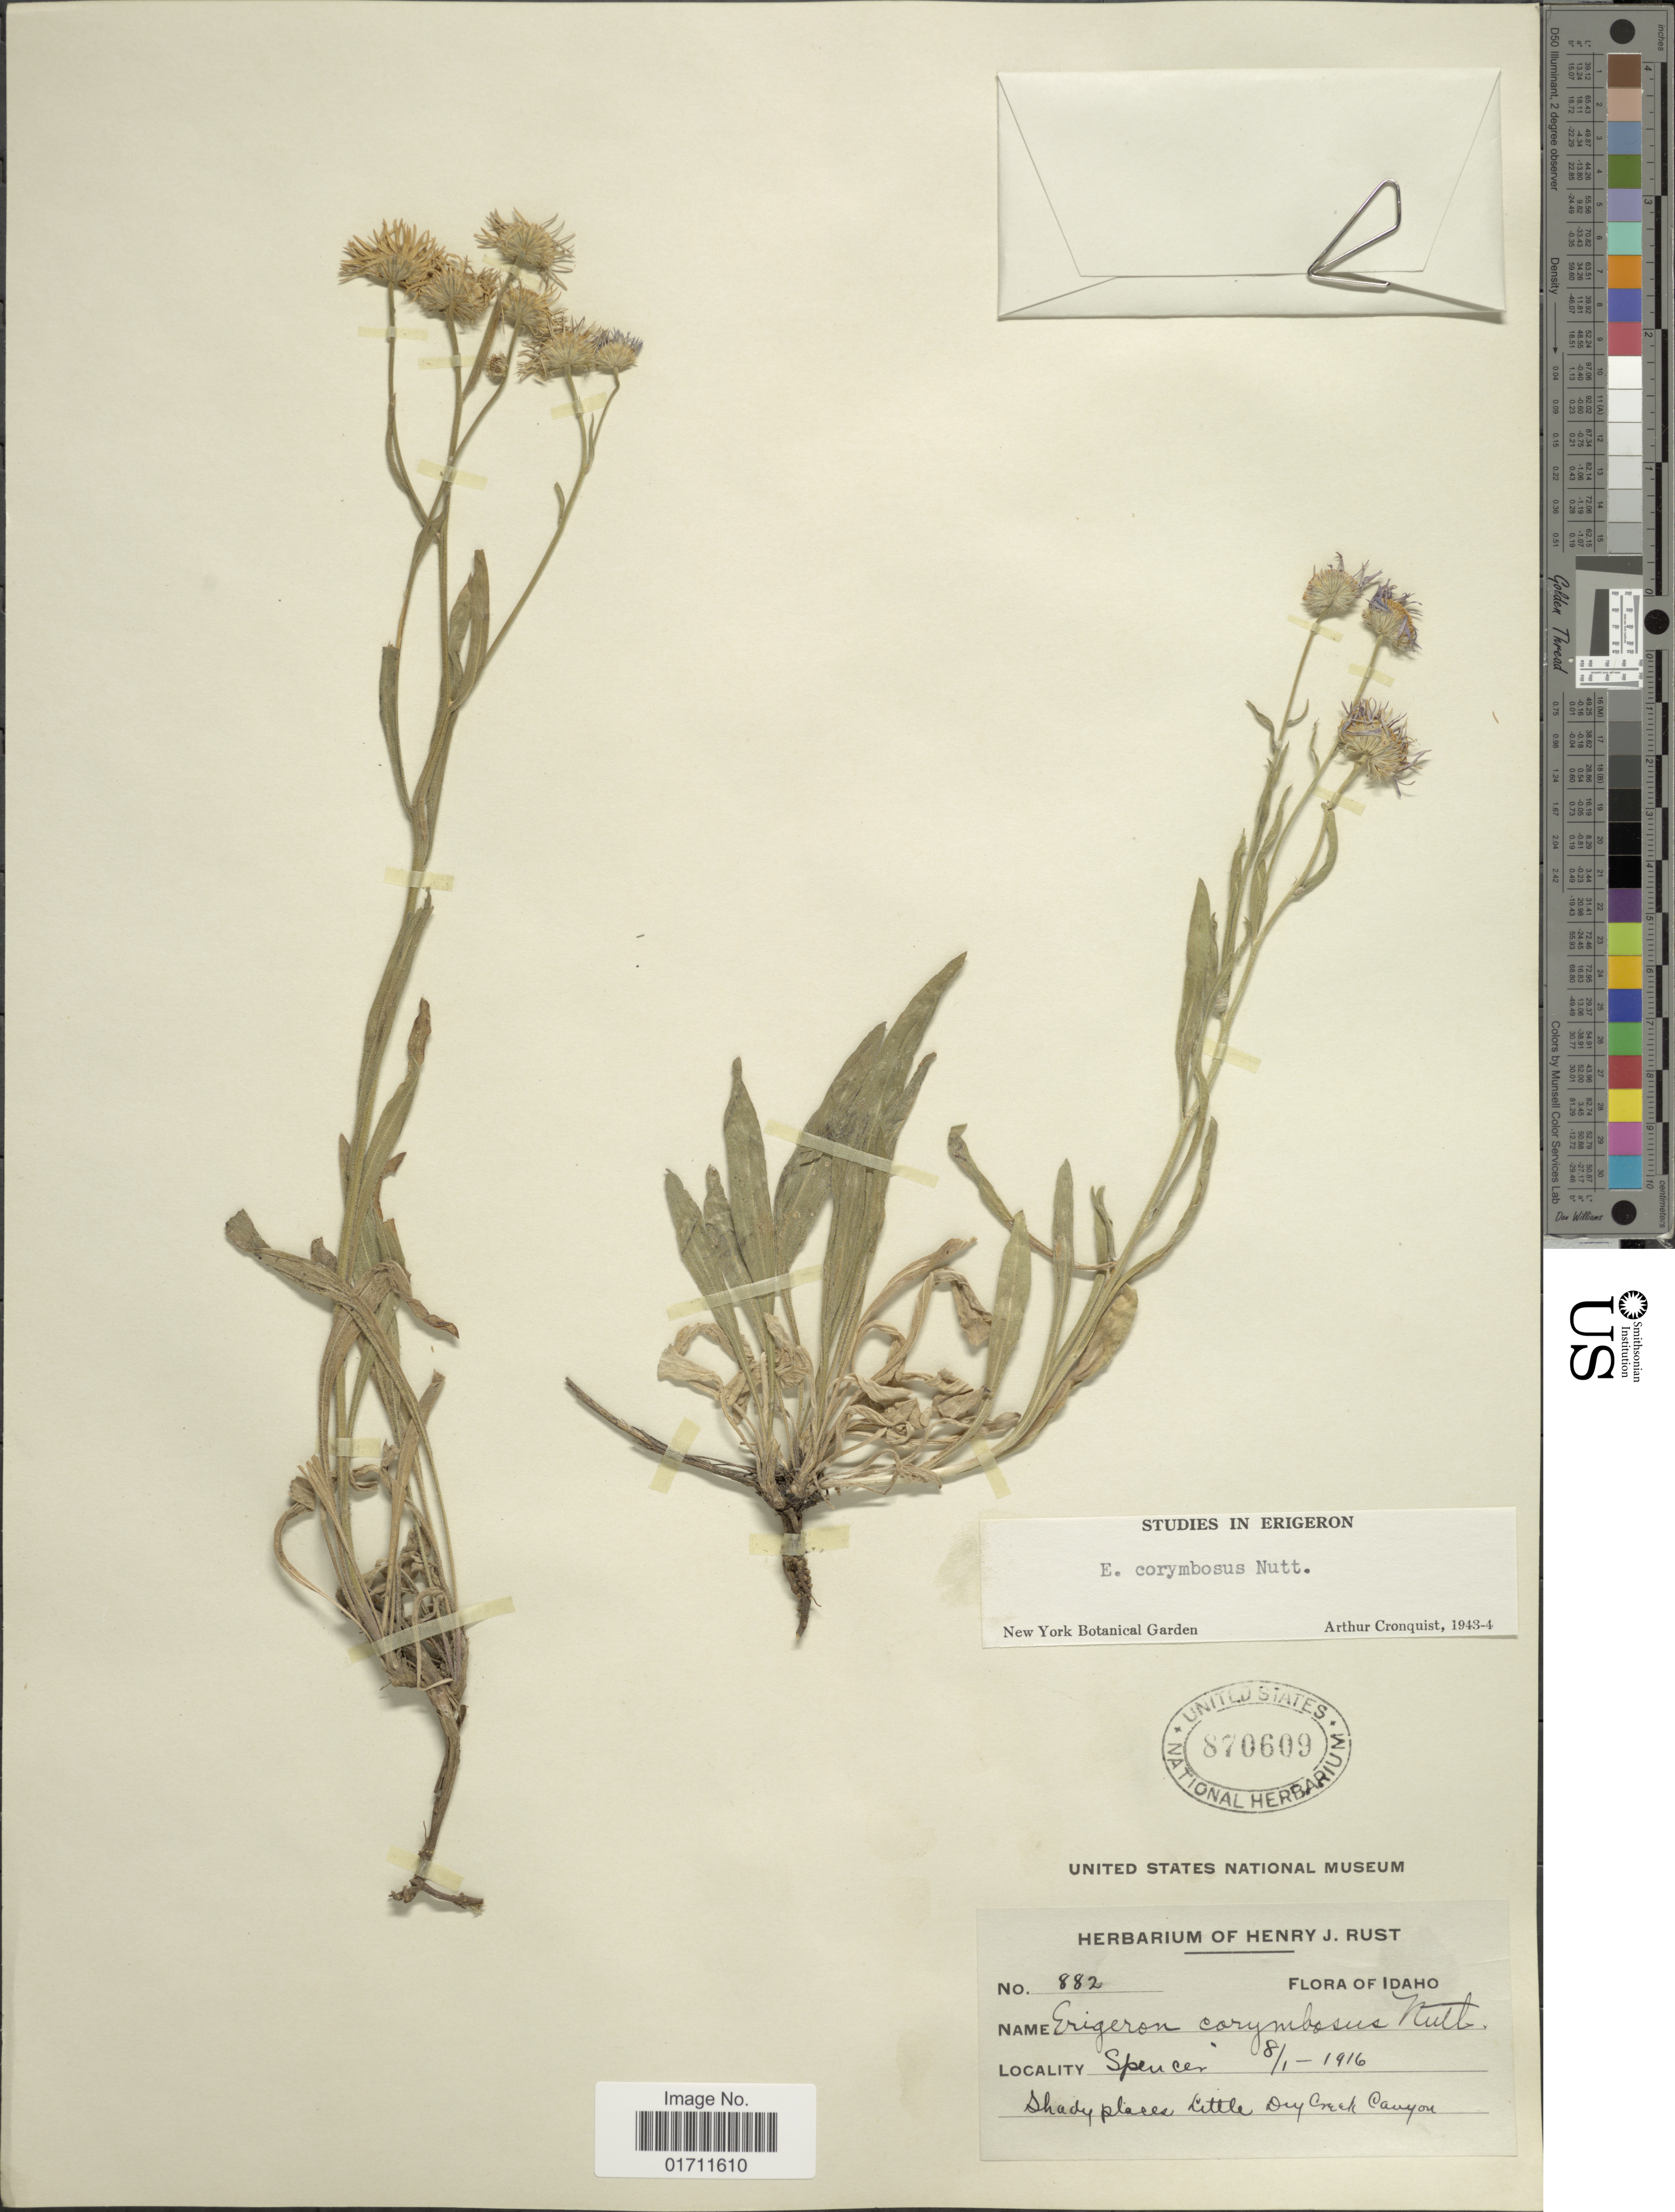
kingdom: Plantae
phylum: Tracheophyta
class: Magnoliopsida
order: Asterales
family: Asteraceae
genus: Erigeron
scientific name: Erigeron corymbosus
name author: Nutt.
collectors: ex herb. Henry J. Rust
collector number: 882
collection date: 1916-01-01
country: United States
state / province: Idaho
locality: Spencer, Shady places Little Dry Creek Canyon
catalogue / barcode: US 870609